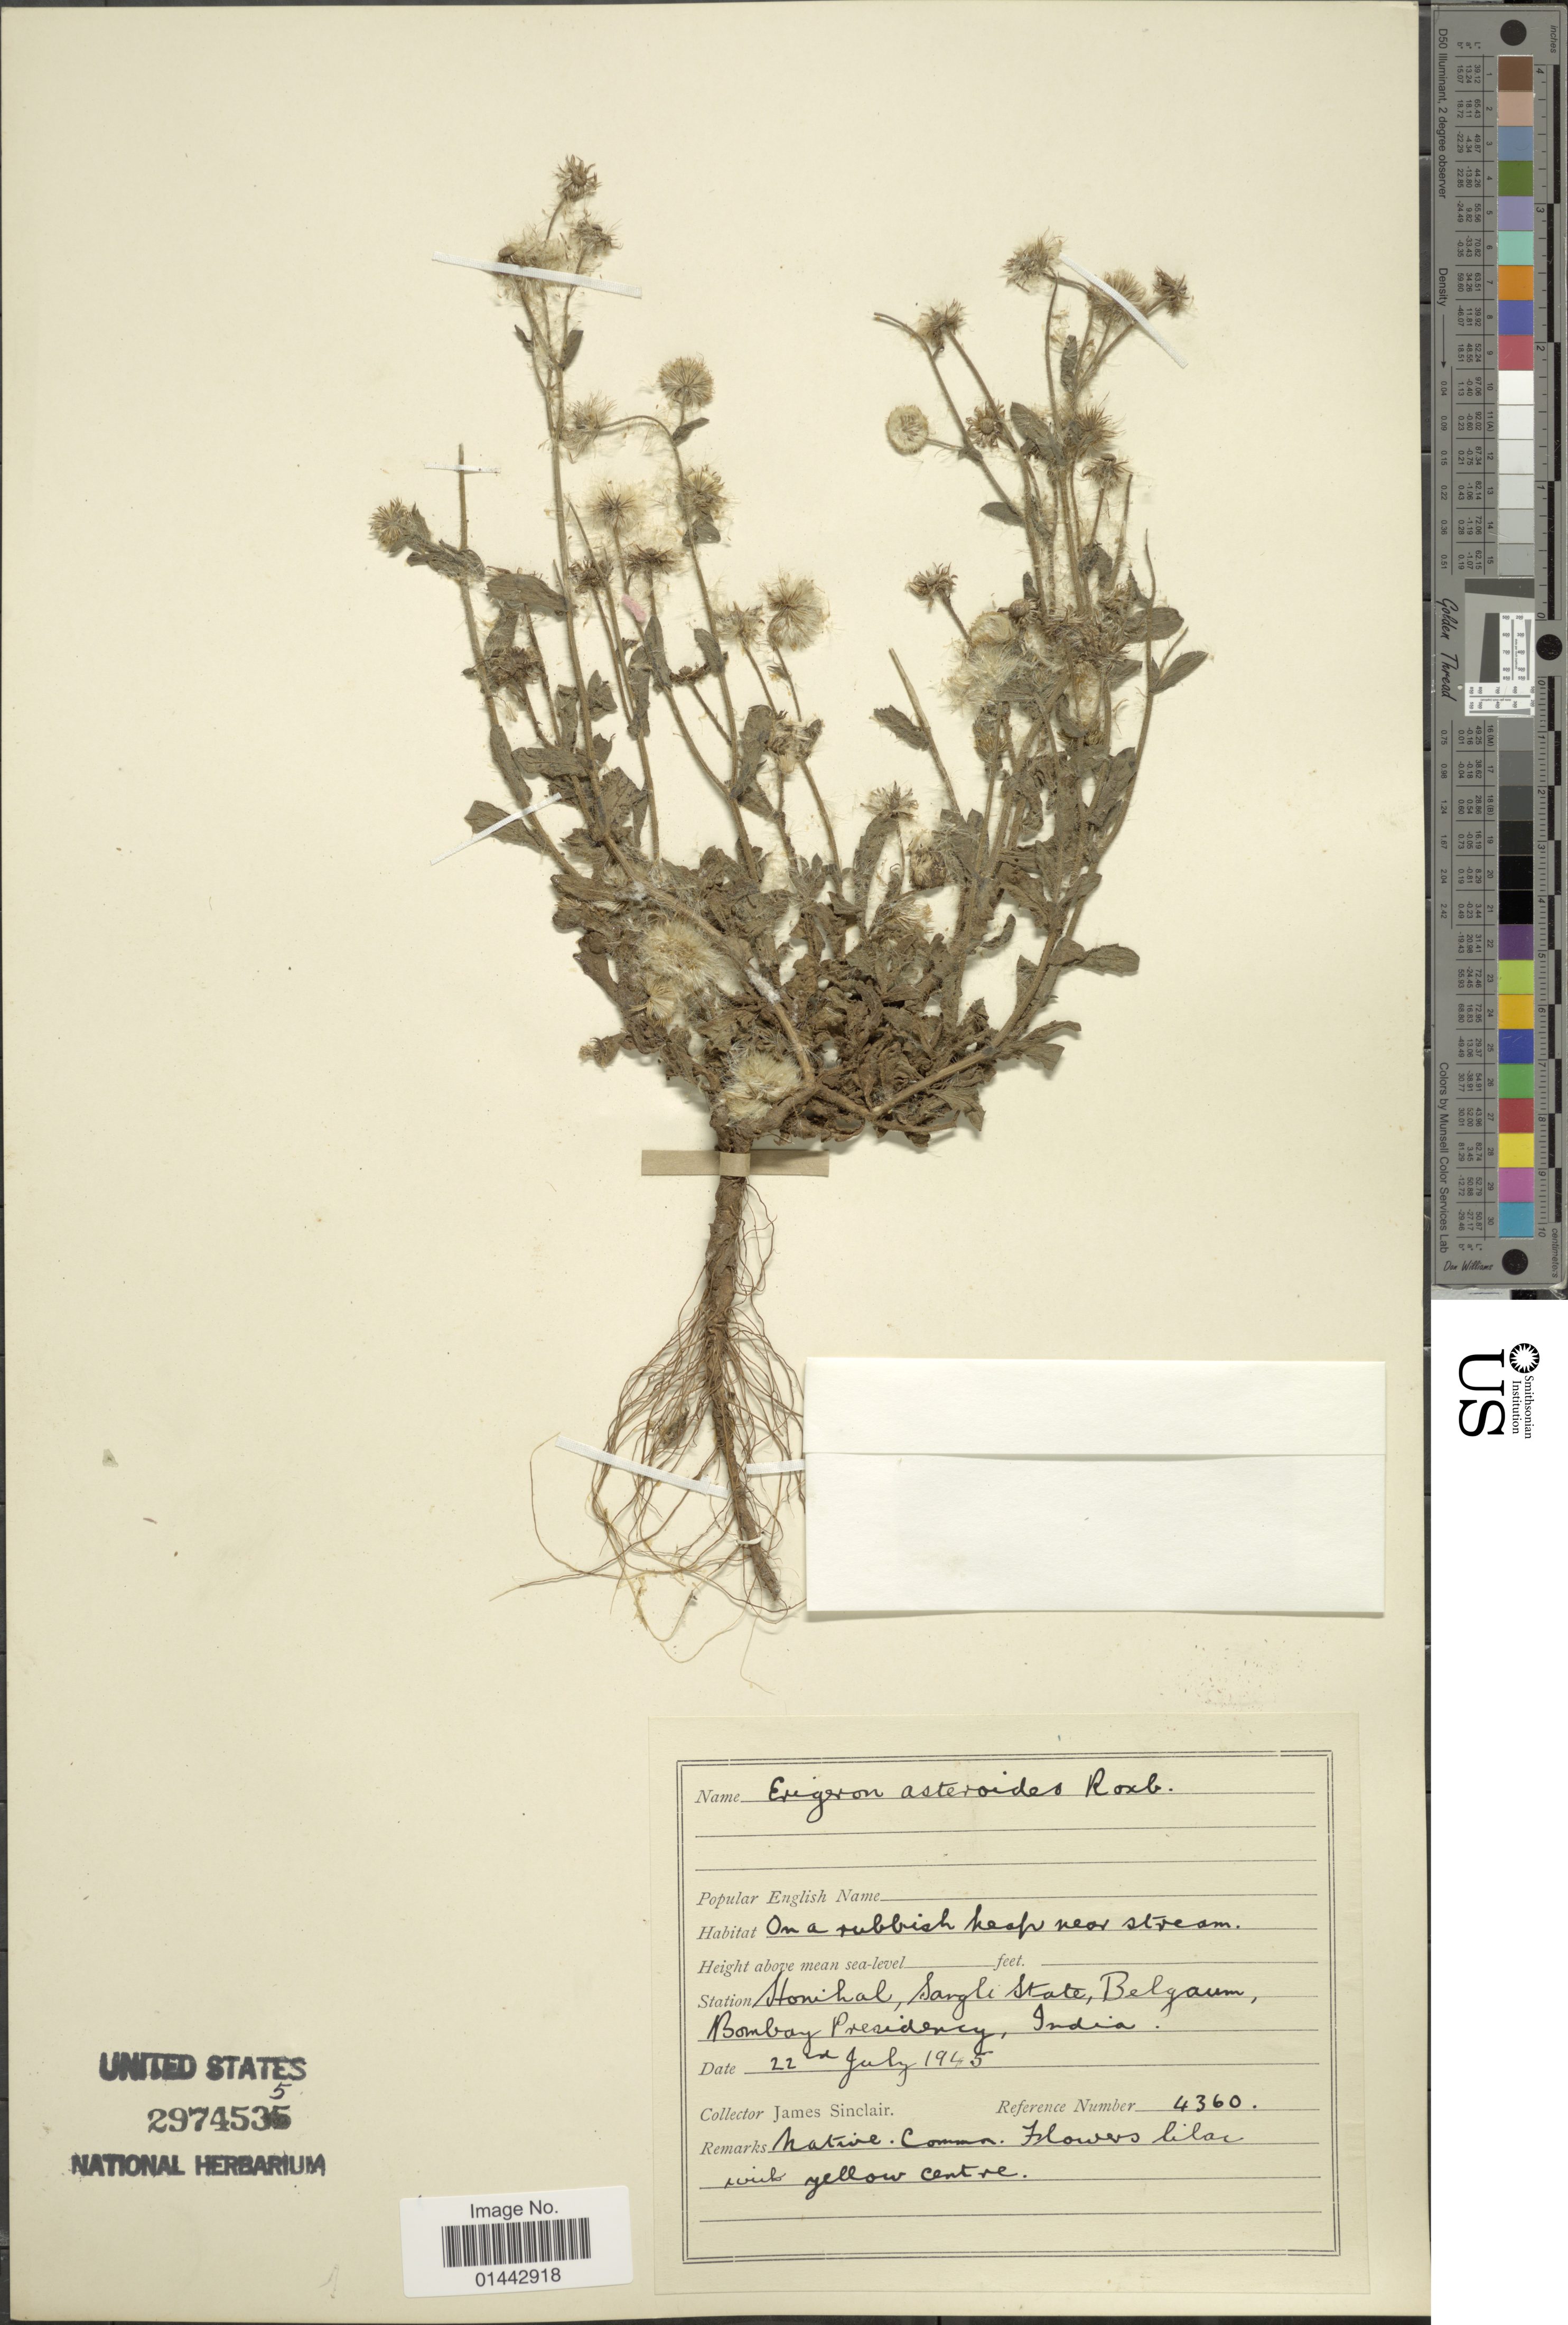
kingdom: Plantae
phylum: Tracheophyta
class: Magnoliopsida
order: Asterales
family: Asteraceae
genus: Erigeron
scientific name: Erigeron asteroides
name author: Andrz.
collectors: J. Sinclair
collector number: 4360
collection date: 1945-07-22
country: India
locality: Station Stonihal [interpreted], Sargli State, Belgaum, Bombay Presidency.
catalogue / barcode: US 2974535